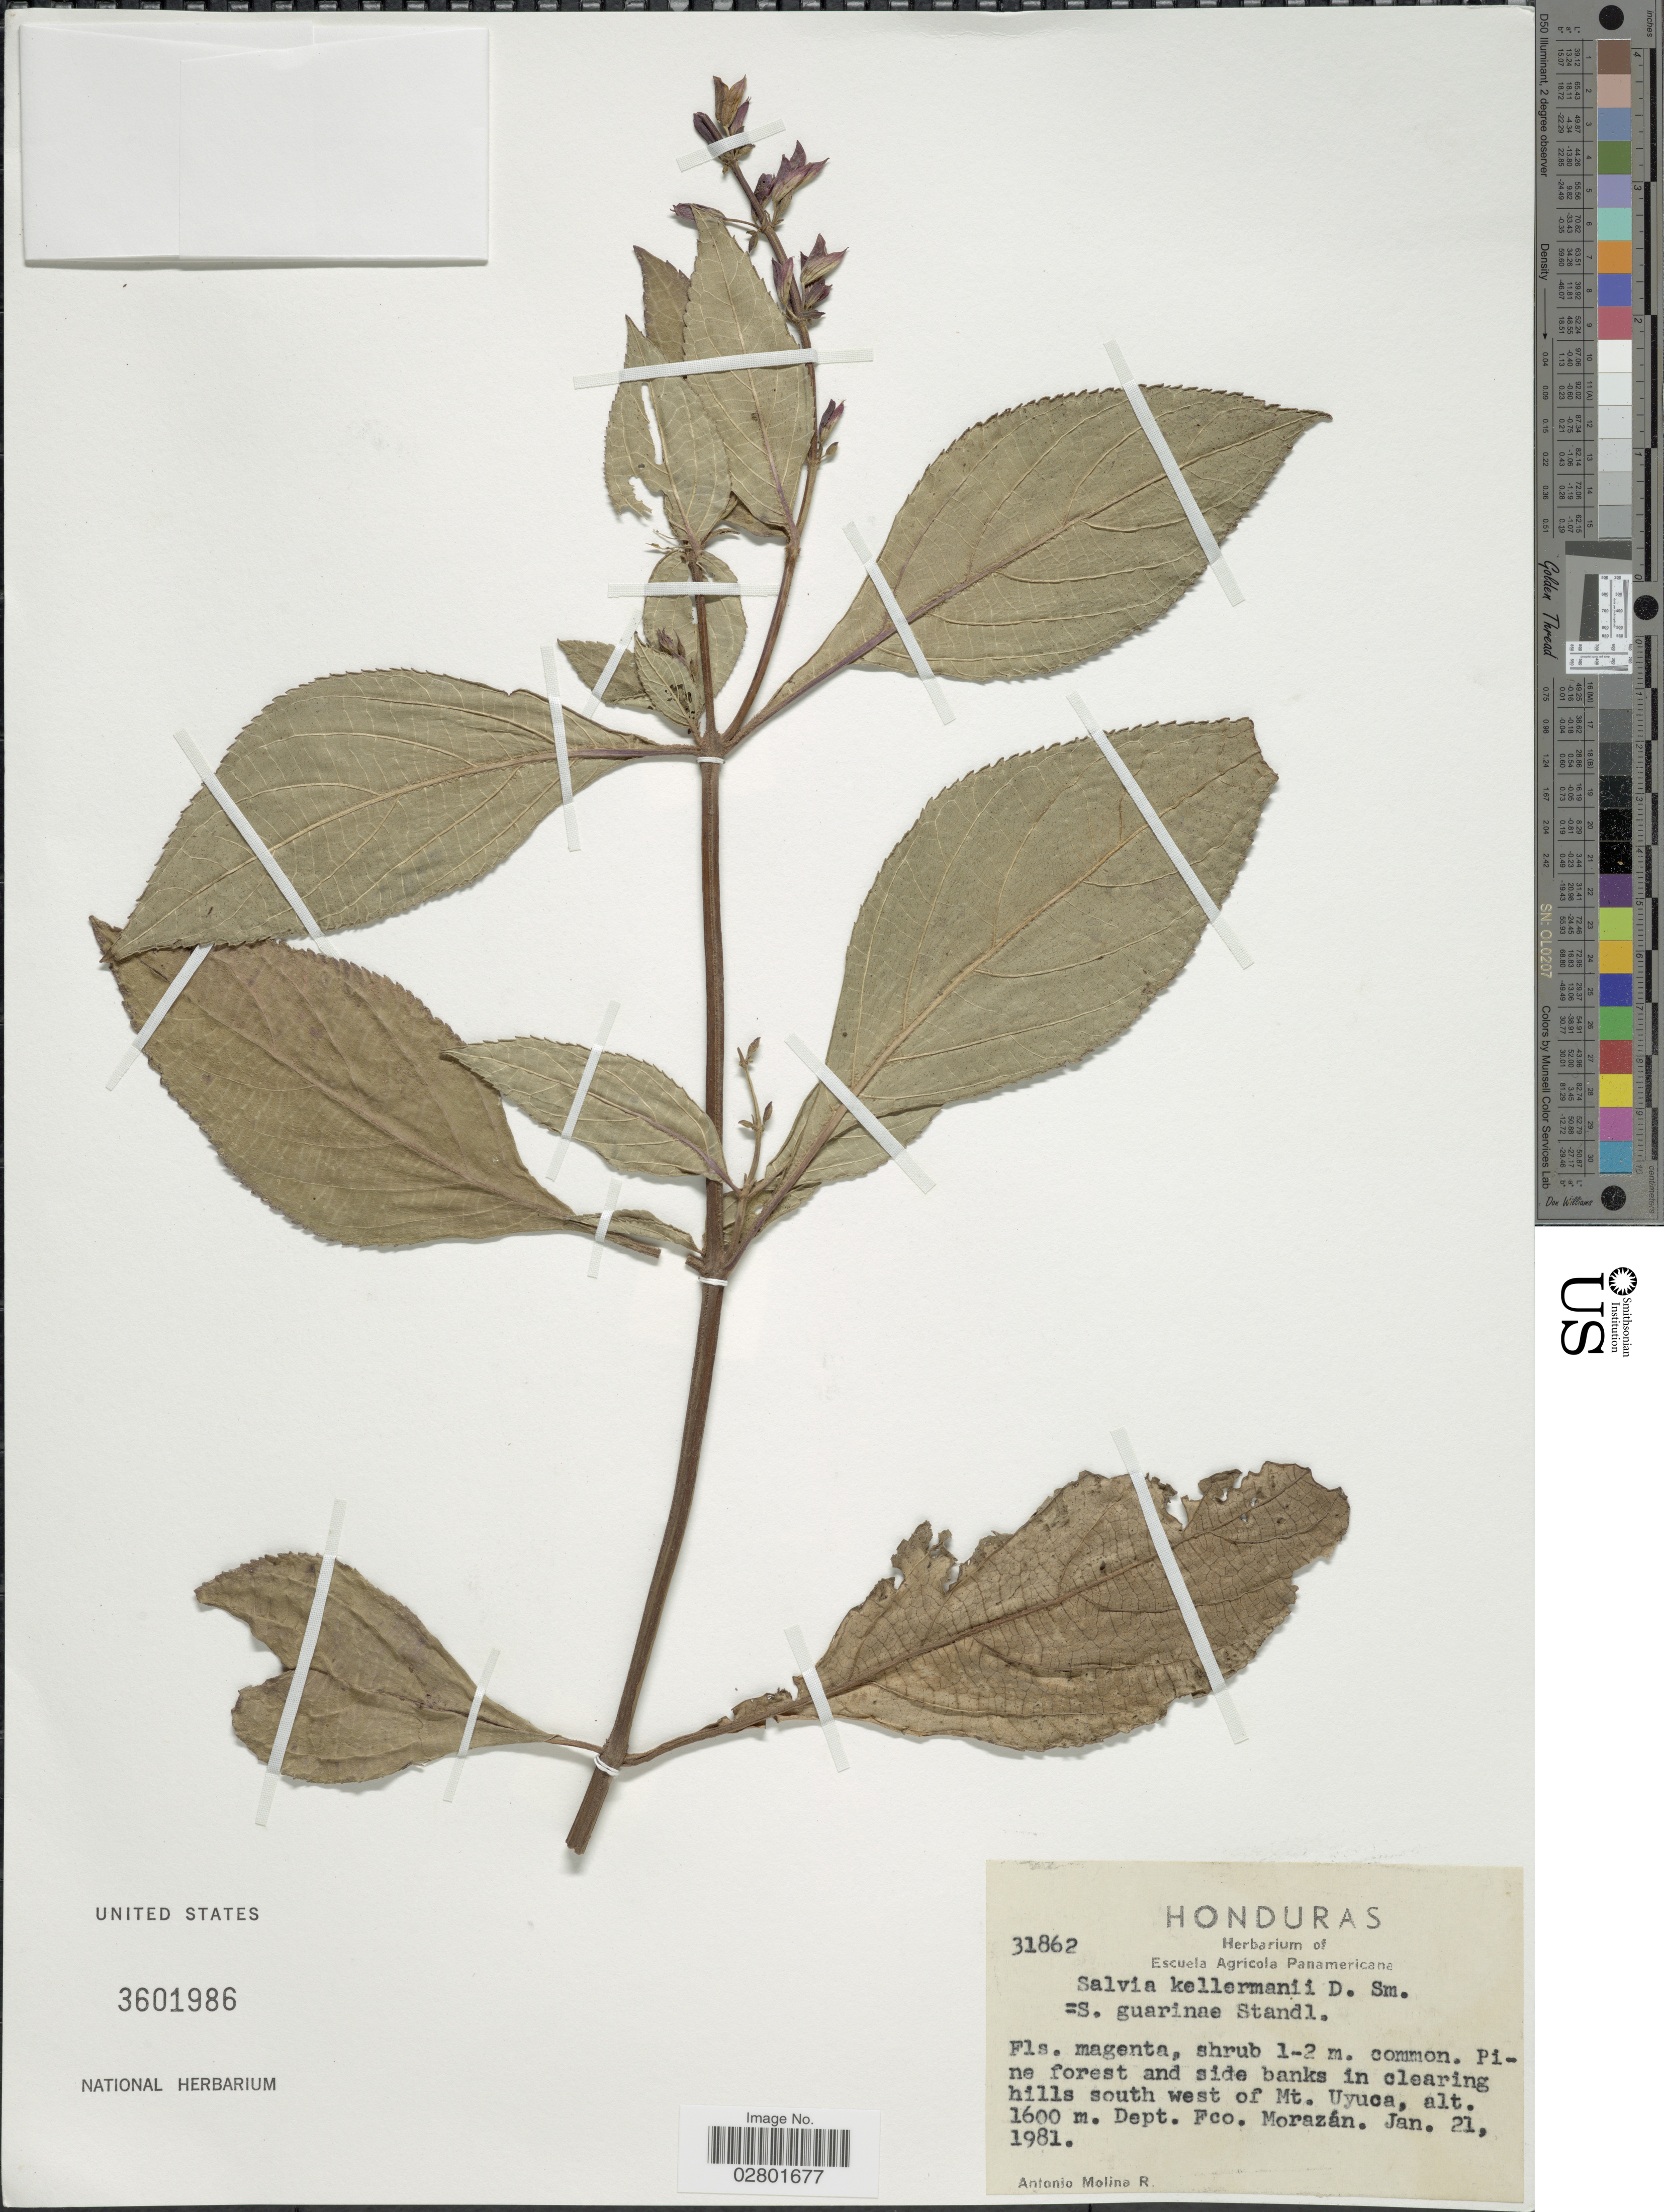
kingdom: Plantae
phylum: Tracheophyta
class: Magnoliopsida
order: Lamiales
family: Lamiaceae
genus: Salvia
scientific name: Salvia kellermanii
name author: Donn. Sm.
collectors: A. Molina R.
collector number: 31862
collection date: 1981-01-21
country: Honduras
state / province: Fco. Morazán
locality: Pine forest and side banks in clearing hills south west of Mt. Uyuca, Dept. Fco. Morazán.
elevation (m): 1600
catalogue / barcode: US 3601986